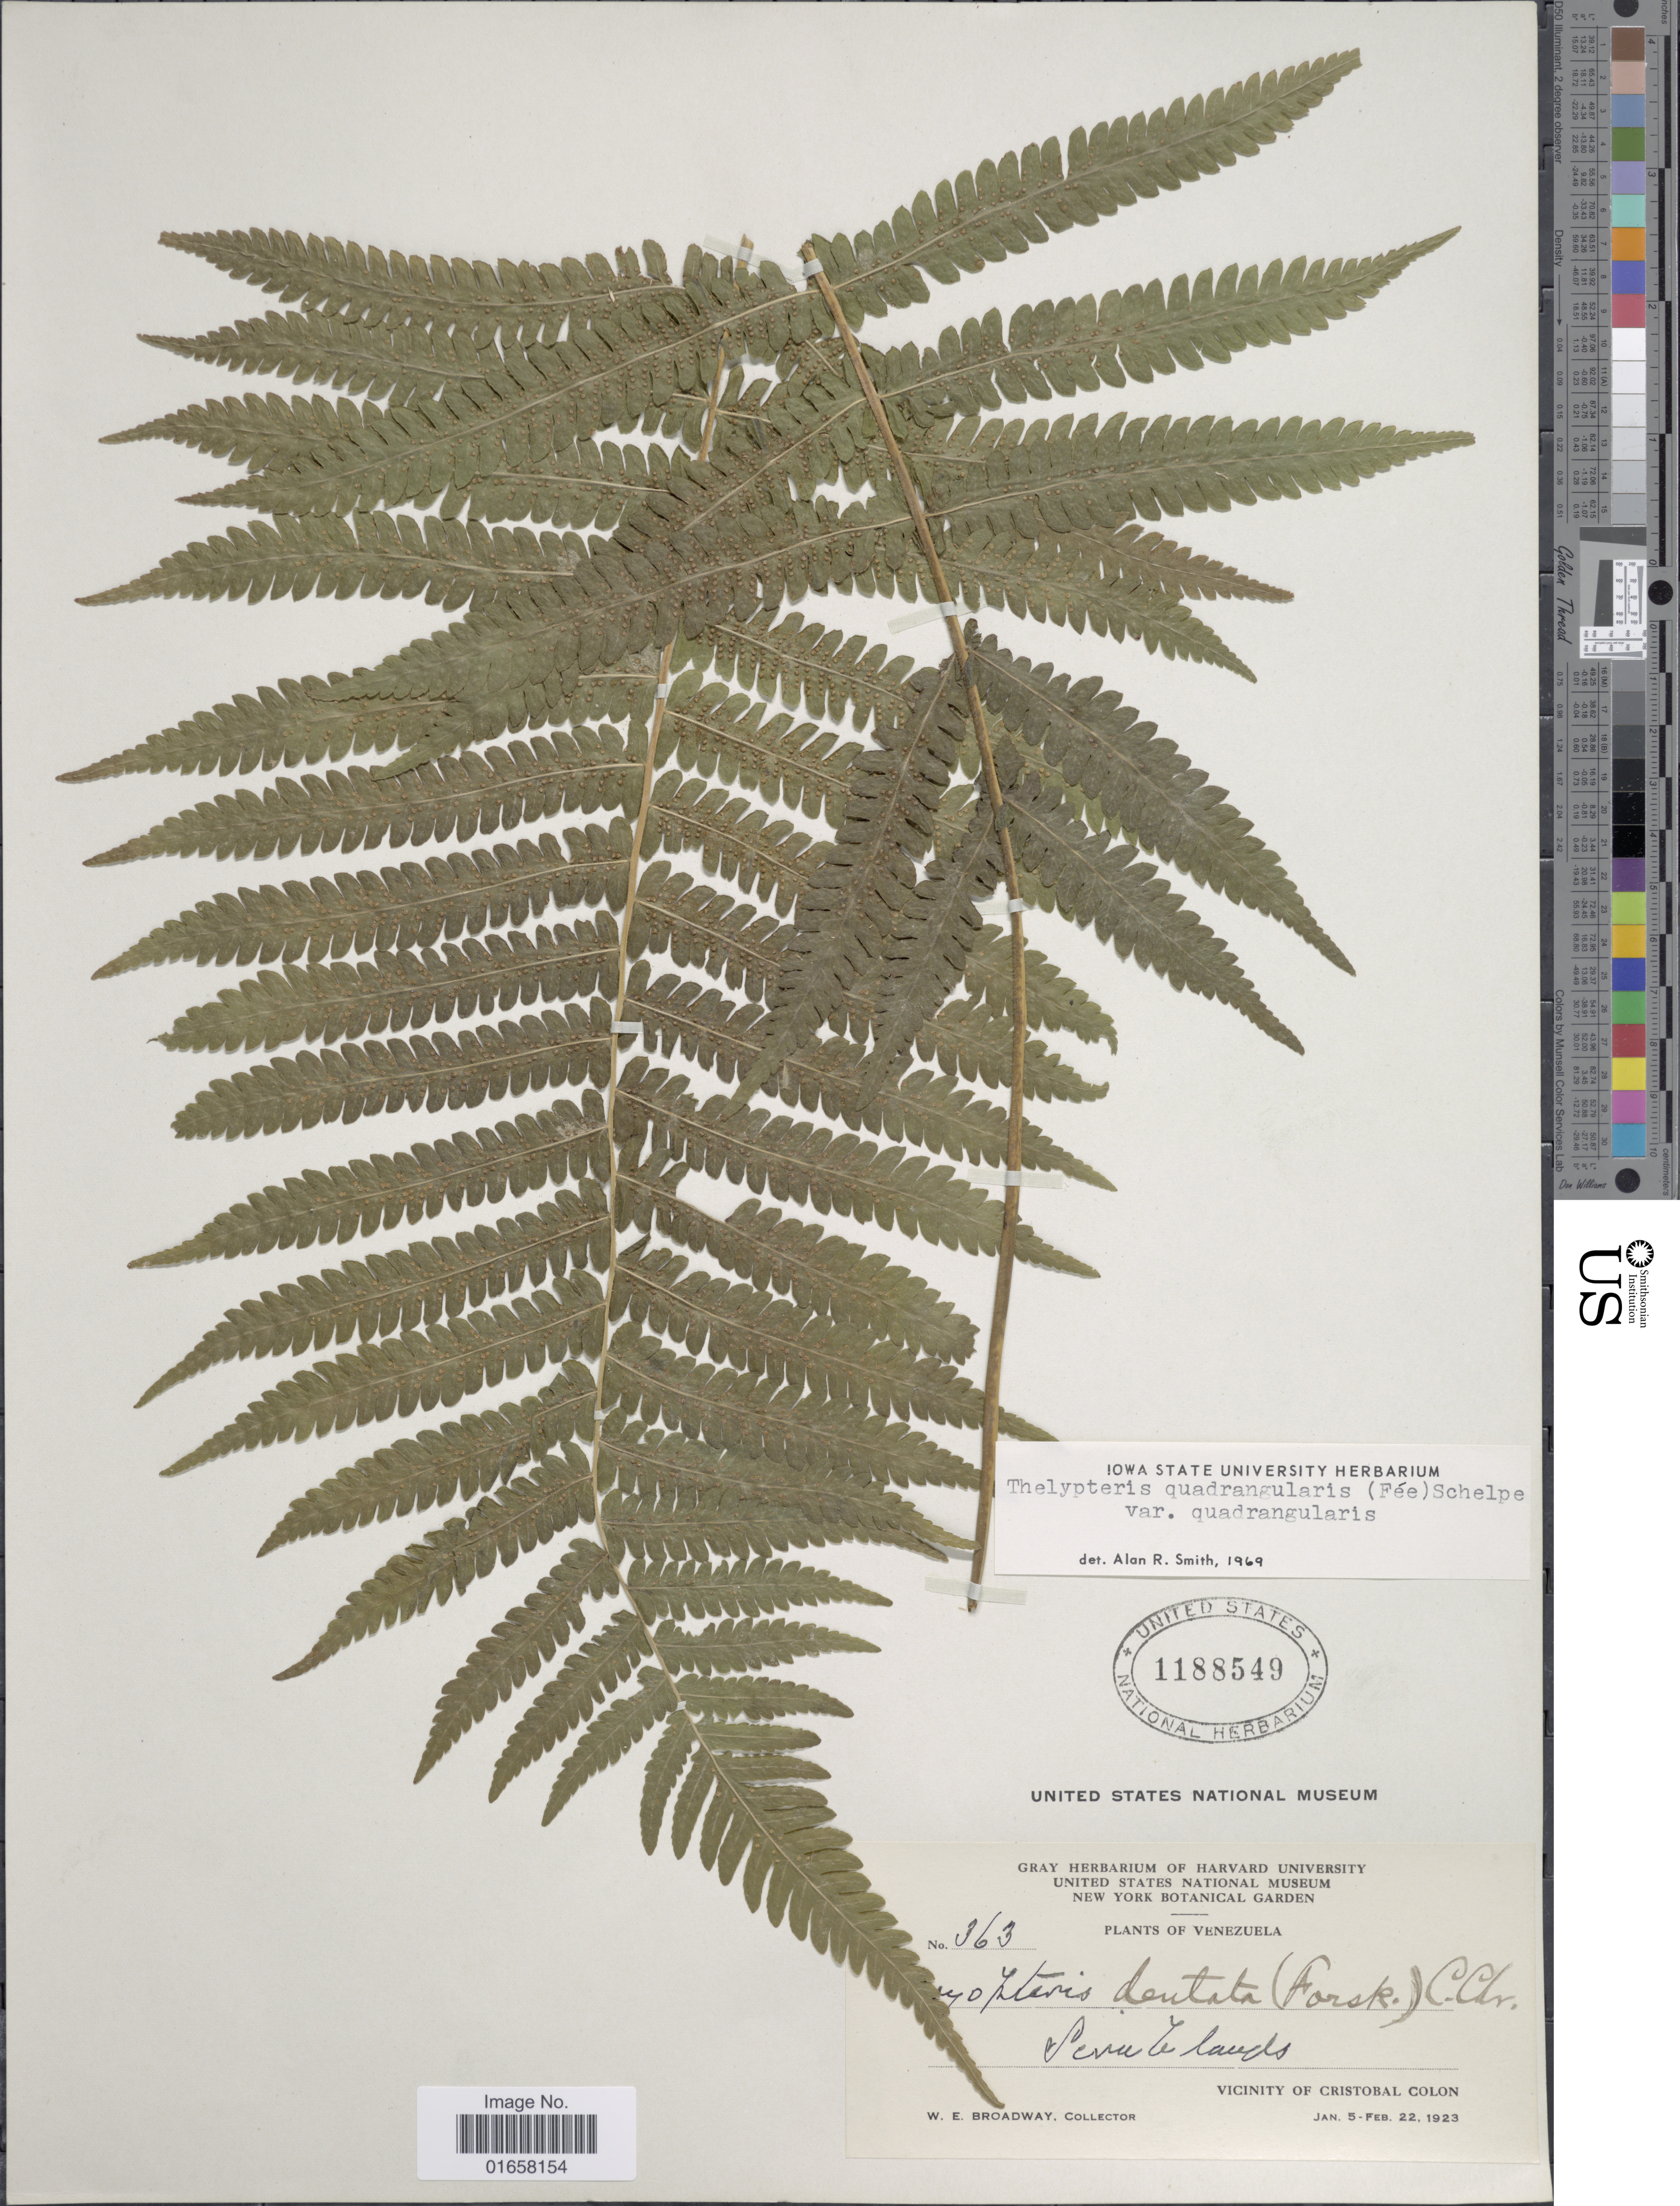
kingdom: Plantae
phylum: Tracheophyta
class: Polypodiopsida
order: Polypodiales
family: Thelypteridaceae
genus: Christella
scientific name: Christella hispidula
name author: (Decne.) Holttum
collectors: W. E. Broadway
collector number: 363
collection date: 1923-01-05/1923-02-22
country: Venezuela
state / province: Sucre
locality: Vicinity of Cristobal Colon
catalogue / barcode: US 1188549